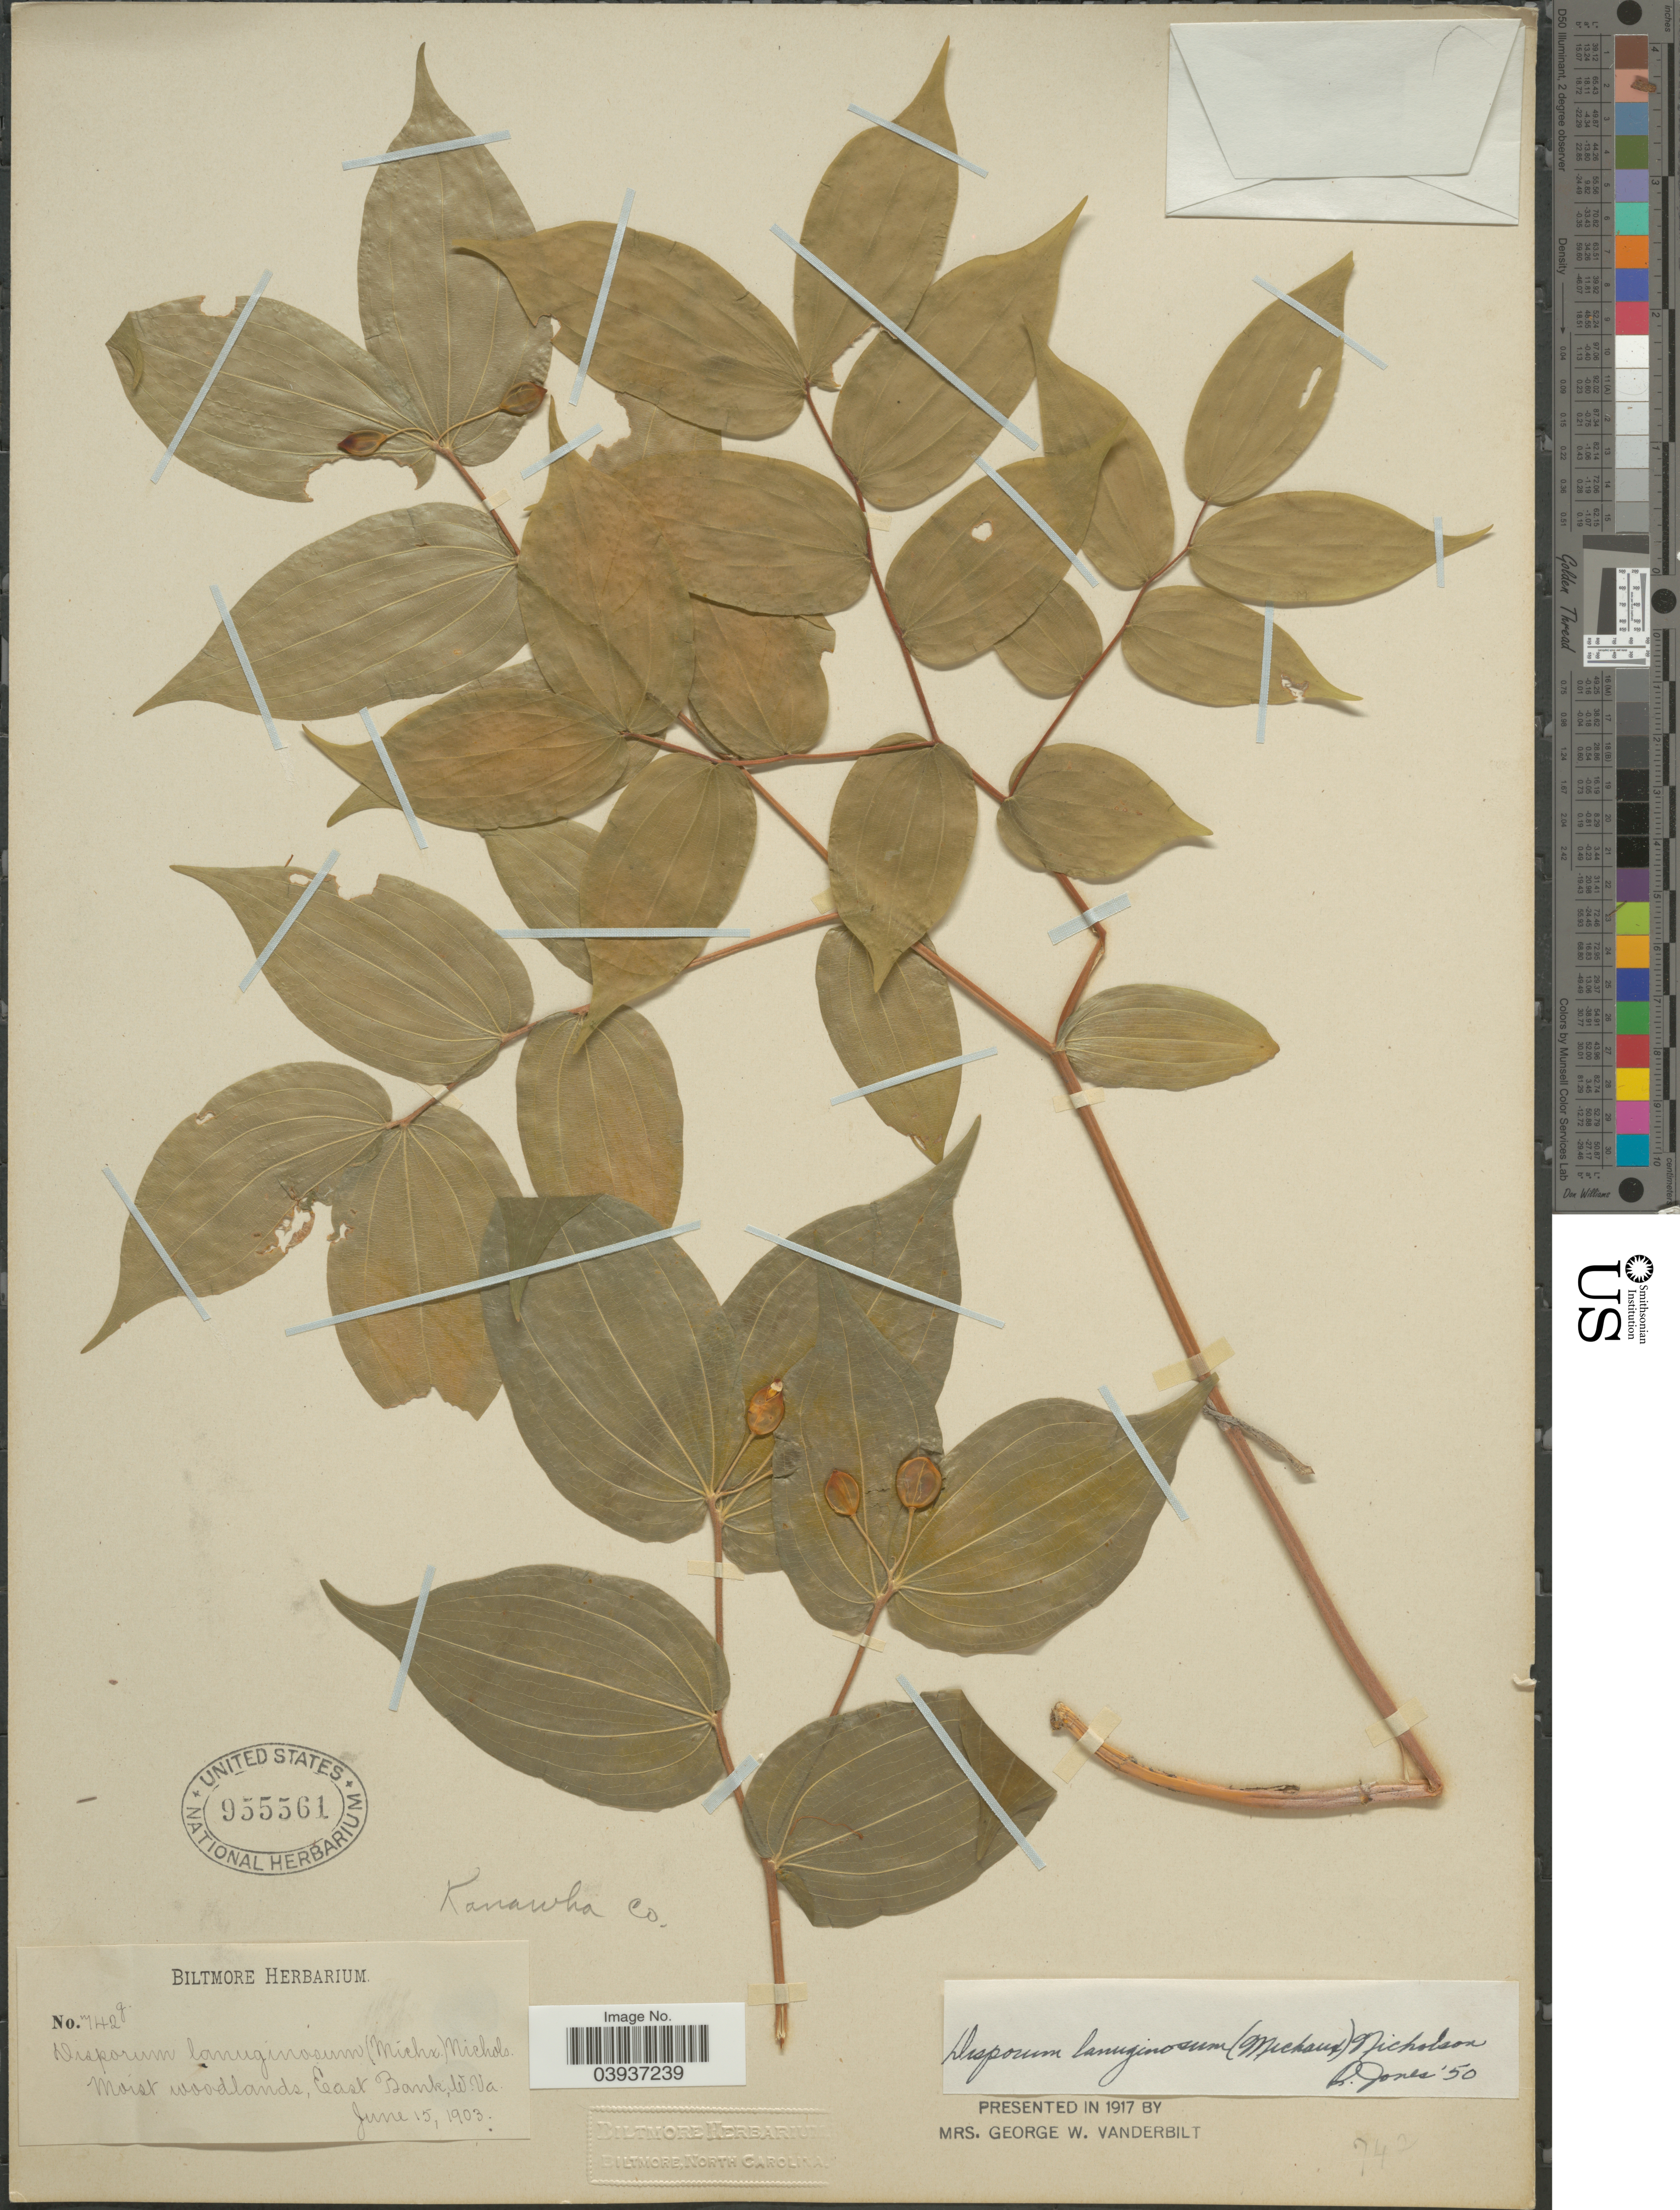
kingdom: Plantae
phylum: Tracheophyta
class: Liliopsida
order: Liliales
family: Colchicaceae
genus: Disporum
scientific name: Disporum lanuginosum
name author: (Michx.) G. Nicholson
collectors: ex herb. Biltmore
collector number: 742g*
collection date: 1903-06-15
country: United States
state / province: West Virginia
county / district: Kanawha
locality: Woodlands, East Bank.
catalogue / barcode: US 955561